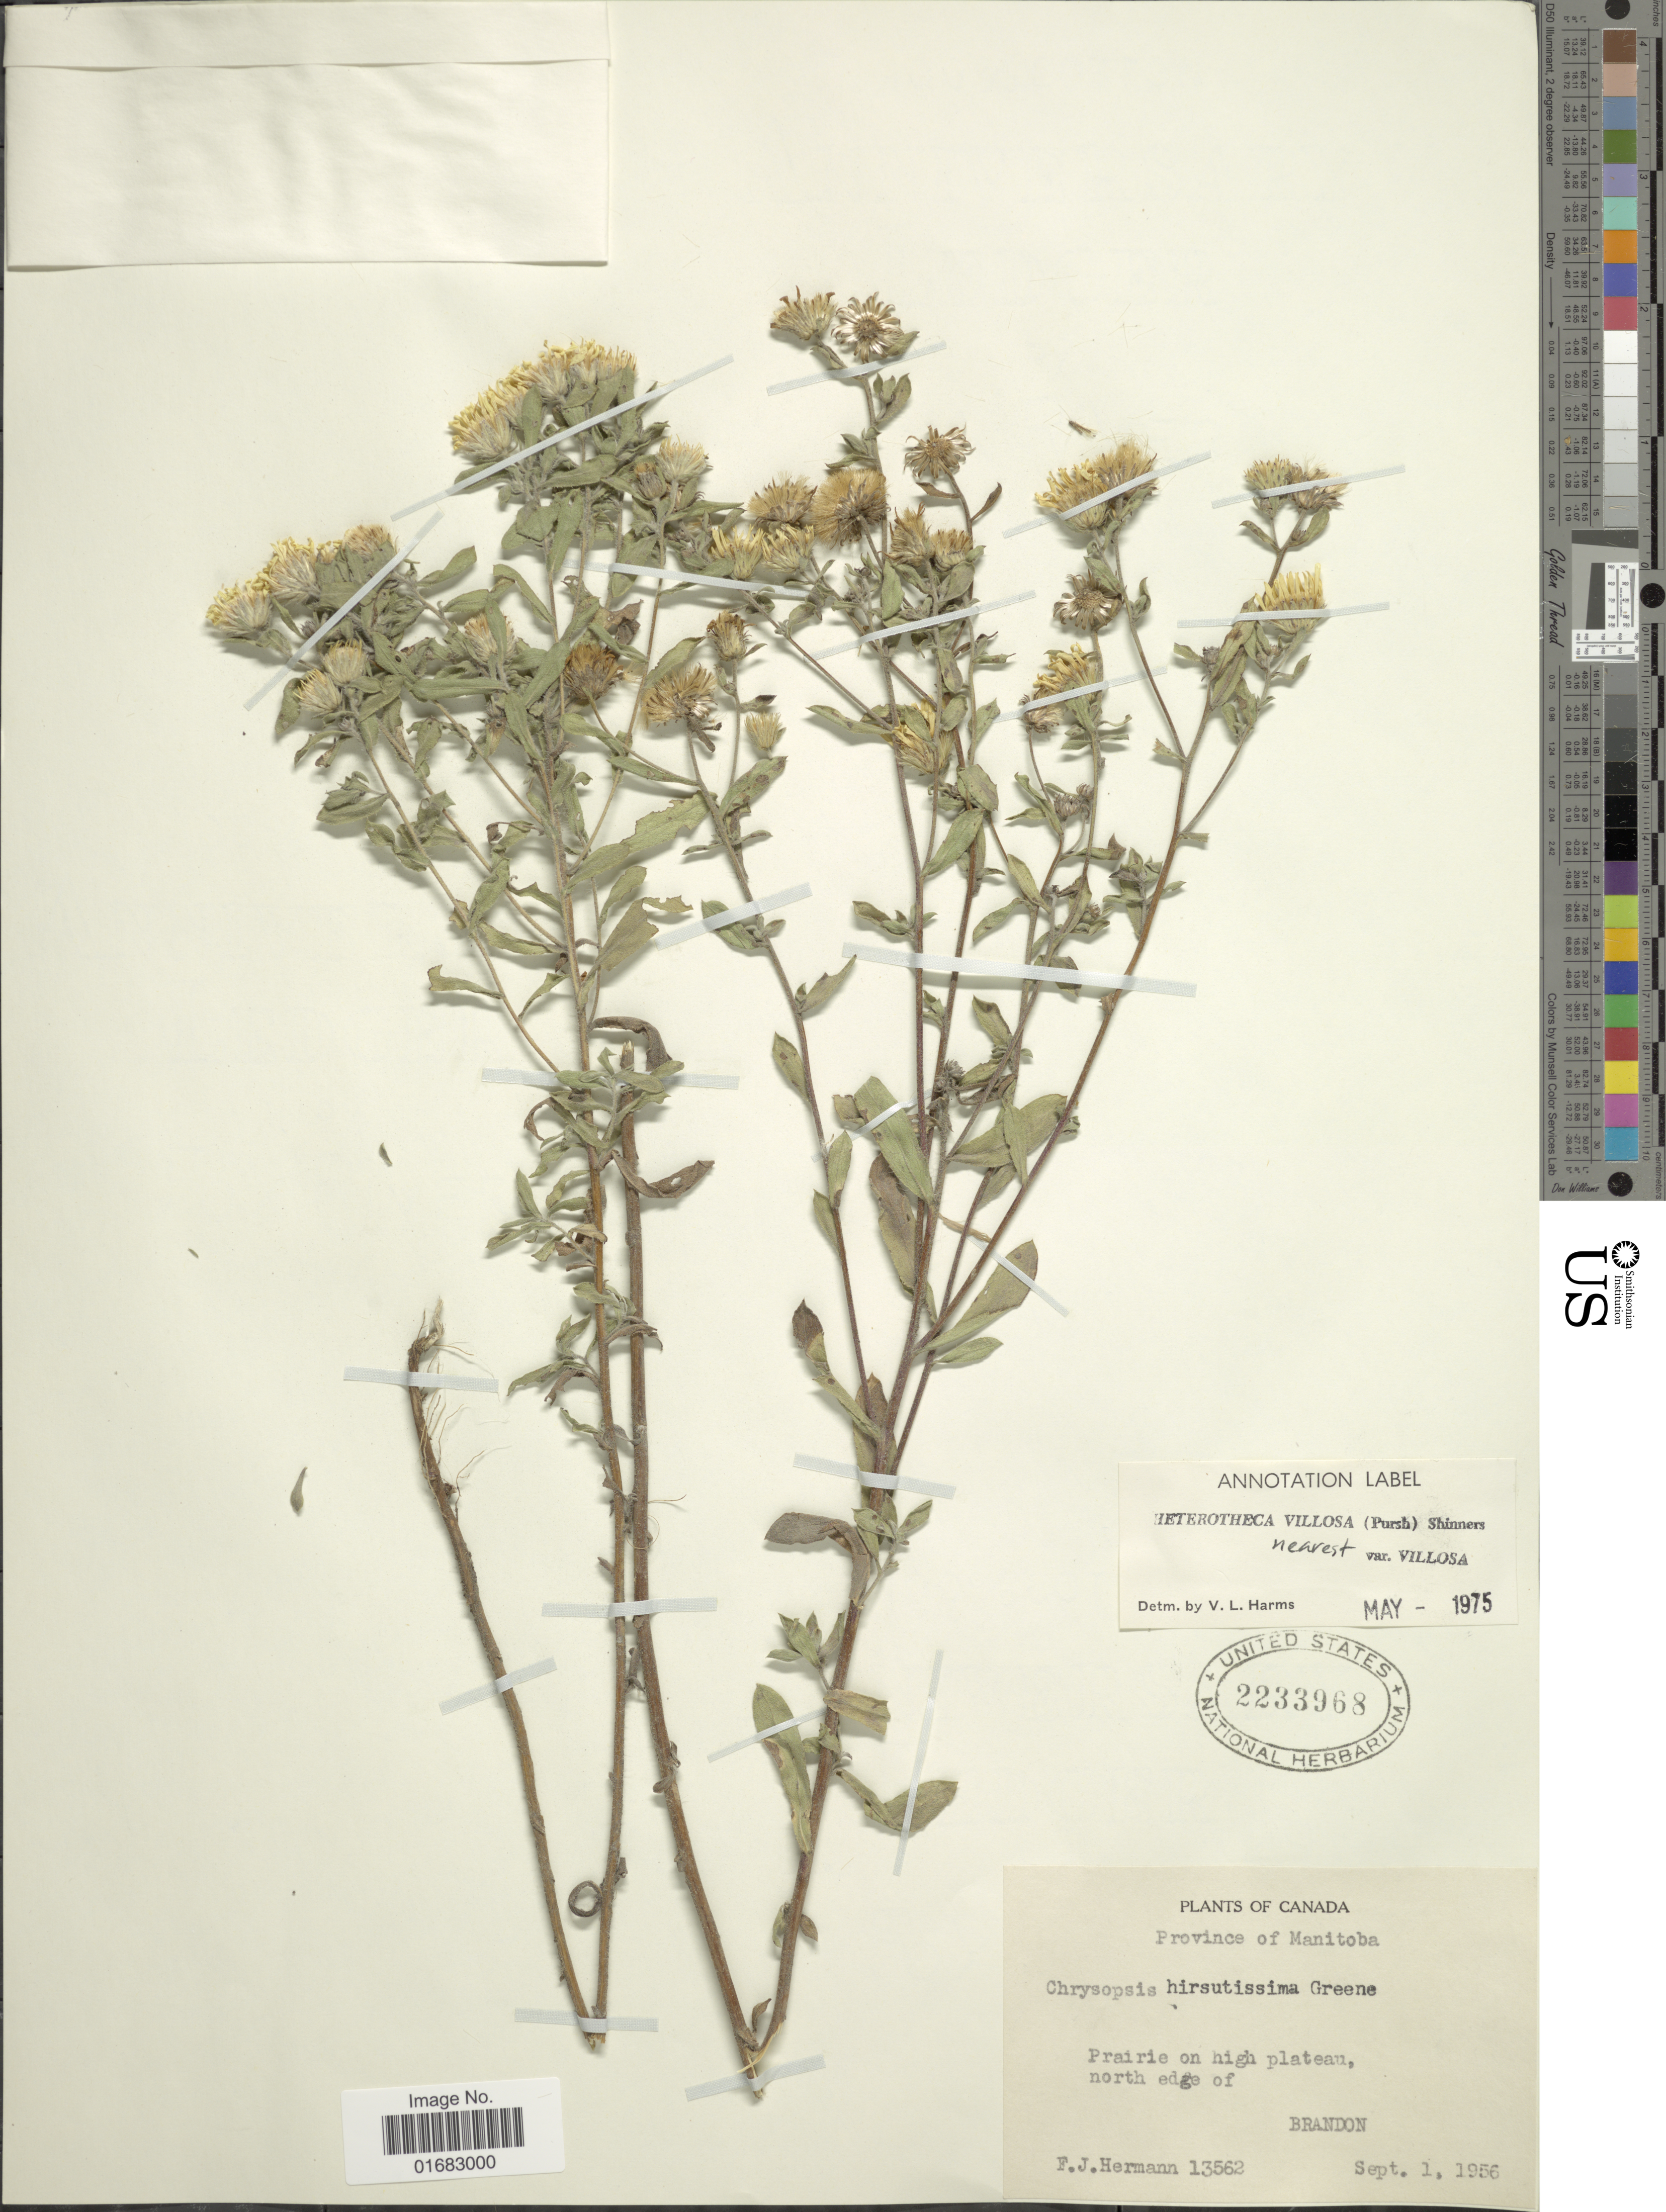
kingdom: Plantae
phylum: Tracheophyta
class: Magnoliopsida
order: Asterales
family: Asteraceae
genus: Heterotheca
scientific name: Heterotheca villosa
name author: (Pursh) Shinners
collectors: F. J. Hermann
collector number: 13562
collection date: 1956-09-01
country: Canada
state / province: Manitoba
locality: Prairie on high plateau, north edge of Brandon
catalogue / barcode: US 2233968